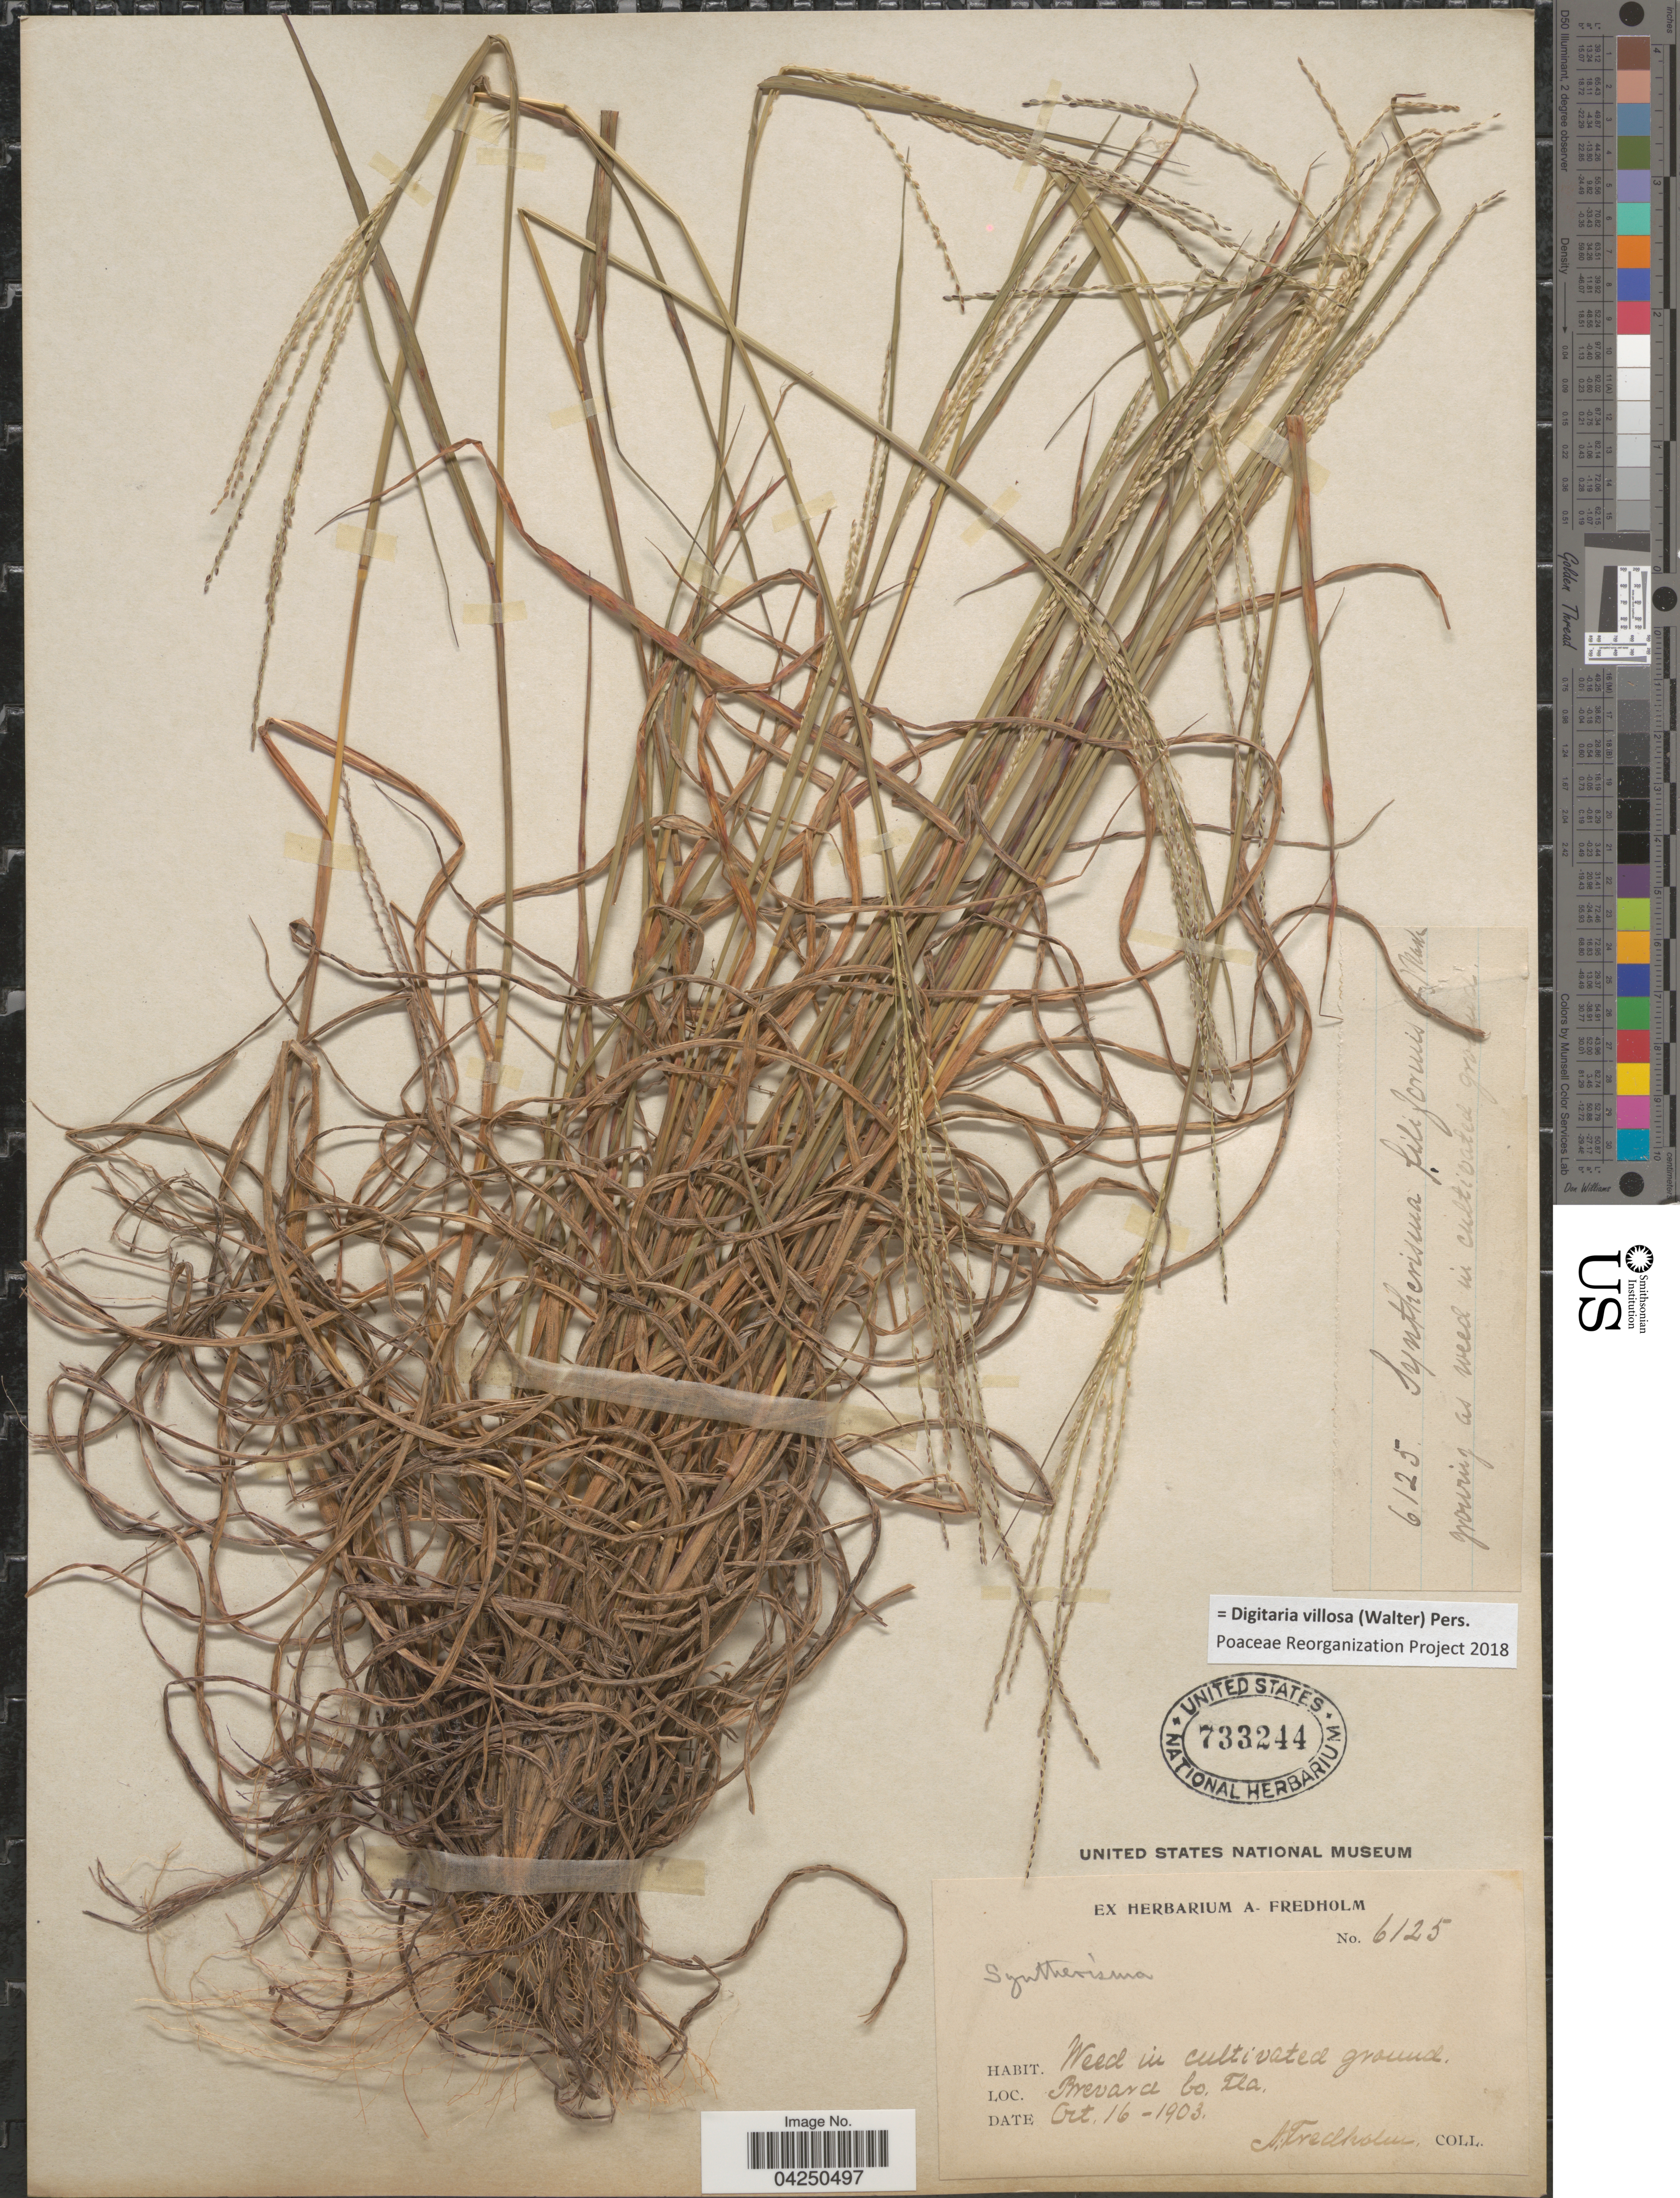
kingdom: Plantae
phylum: Tracheophyta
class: Liliopsida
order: Poales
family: Poaceae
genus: Digitaria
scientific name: Digitaria villosa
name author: (Walter) Pers.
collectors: A. Fredholm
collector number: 6125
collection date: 1903-10-16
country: United States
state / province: Florida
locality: Weed in cultivated ground. Brevard Co.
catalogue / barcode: US 733244